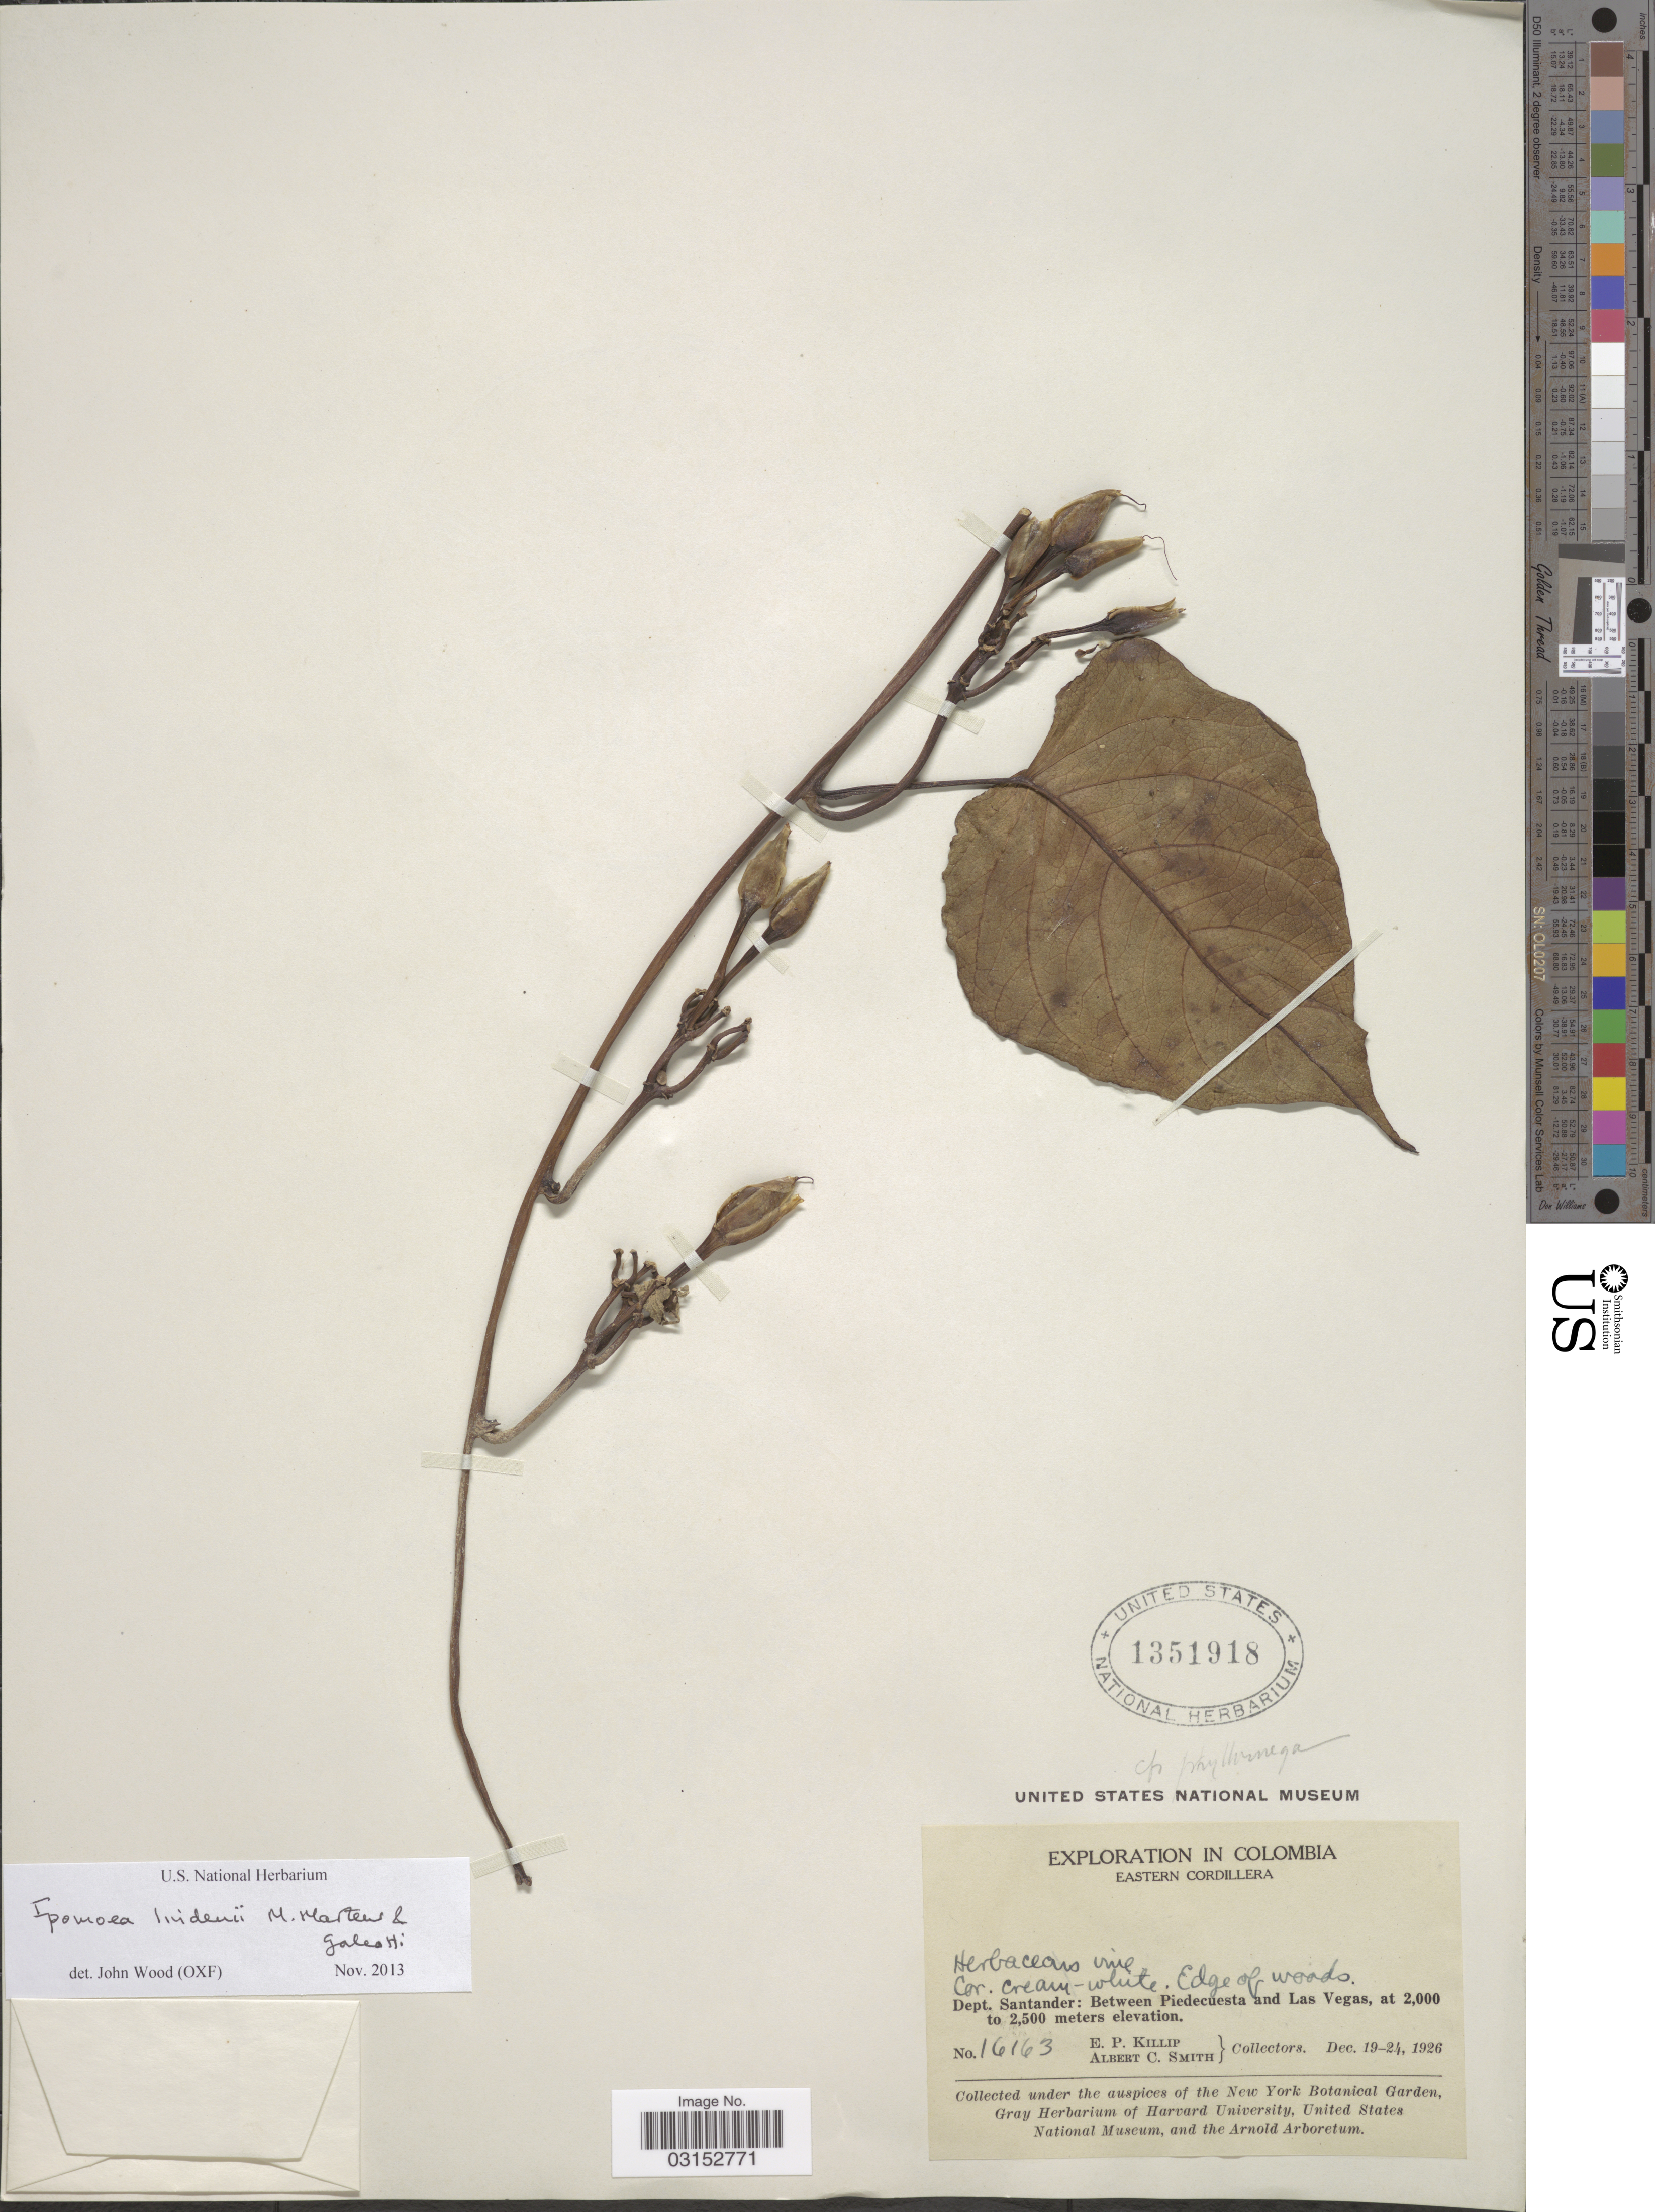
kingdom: Plantae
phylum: Tracheophyta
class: Magnoliopsida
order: Solanales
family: Convolvulaceae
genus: Ipomoea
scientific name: Ipomoea lindenii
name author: Galeotti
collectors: E. P. Killip & A. C. Smith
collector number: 16163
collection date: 1926-12-19/1926-12-24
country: Colombia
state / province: Santander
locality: Eastern Cordillera. Dept. Santander: Between Piedecuesta and Las Vegas.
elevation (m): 2000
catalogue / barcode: US 1351918